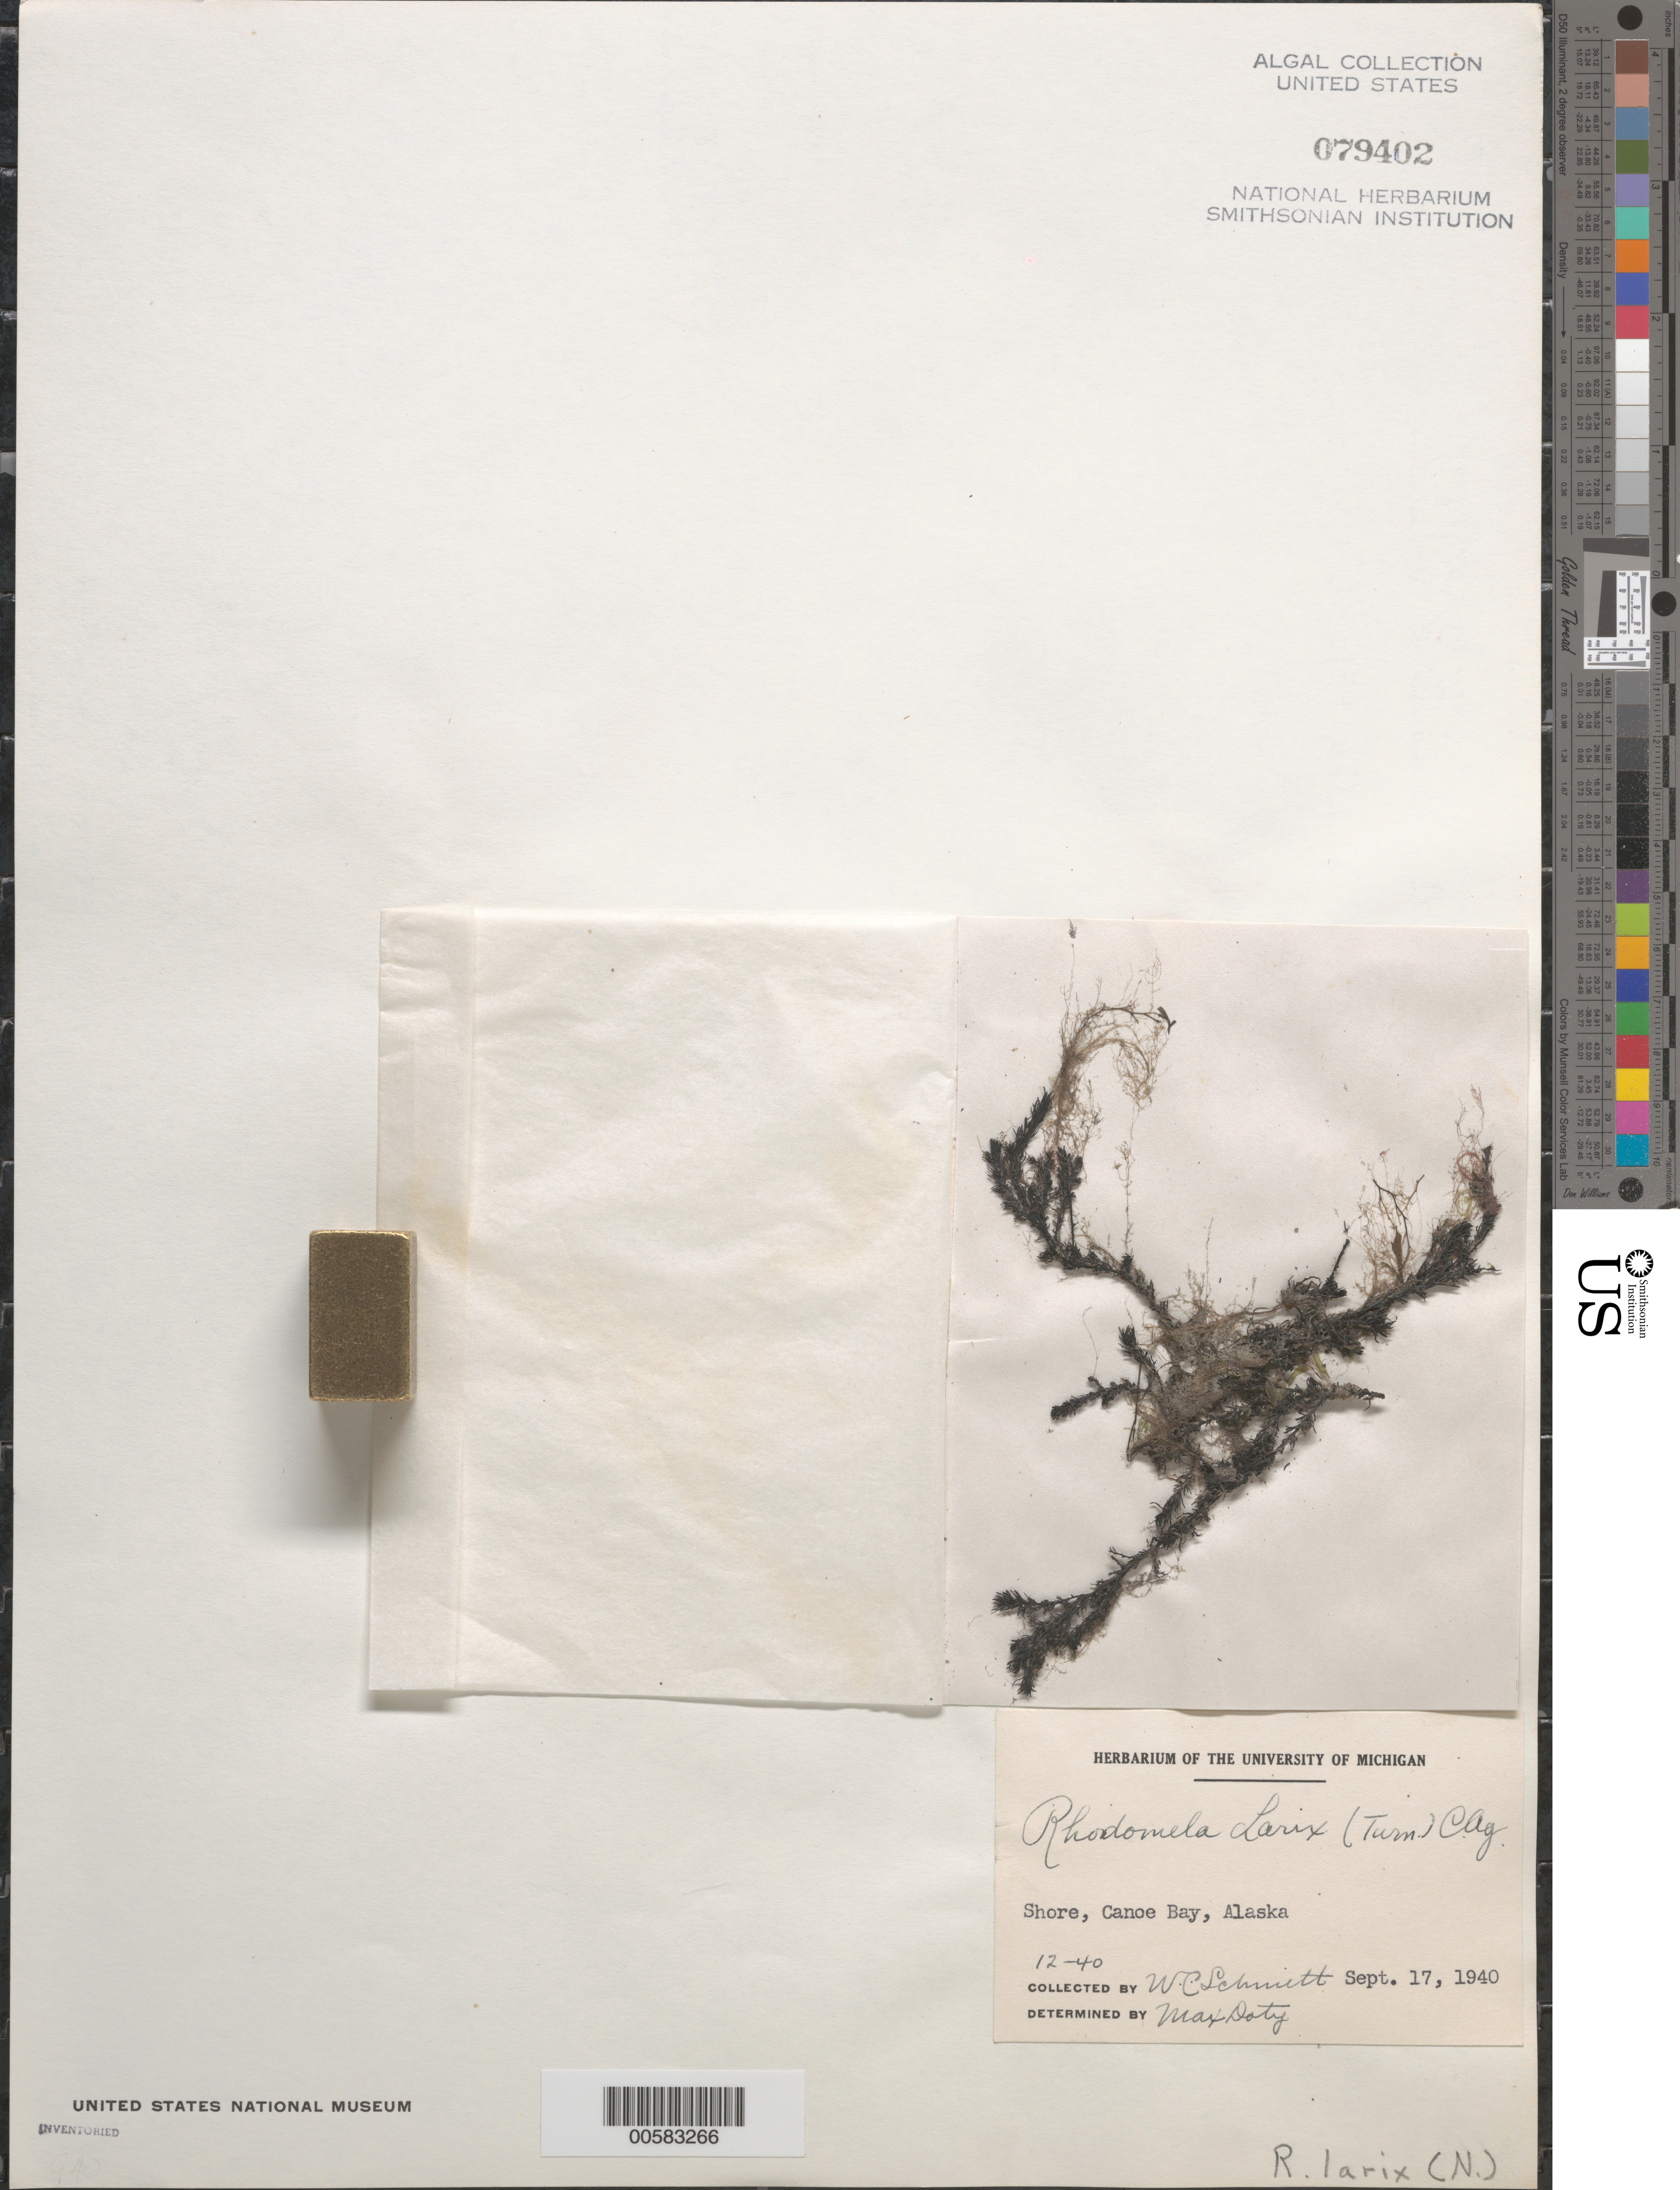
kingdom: Plantae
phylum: Rhodophyta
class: Florideophyceae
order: Ceramiales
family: Rhodomelaceae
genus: Neorhodomela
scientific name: Neorhodomela larix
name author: (Turner) Masuda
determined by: Algae name updating Project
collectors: W. L. Schmitt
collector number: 12-40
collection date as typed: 17 Sep 1940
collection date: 1940-09-17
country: United States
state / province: Alaska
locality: Canoe Bay, southwestern Alaska Peninsula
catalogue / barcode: US 79402